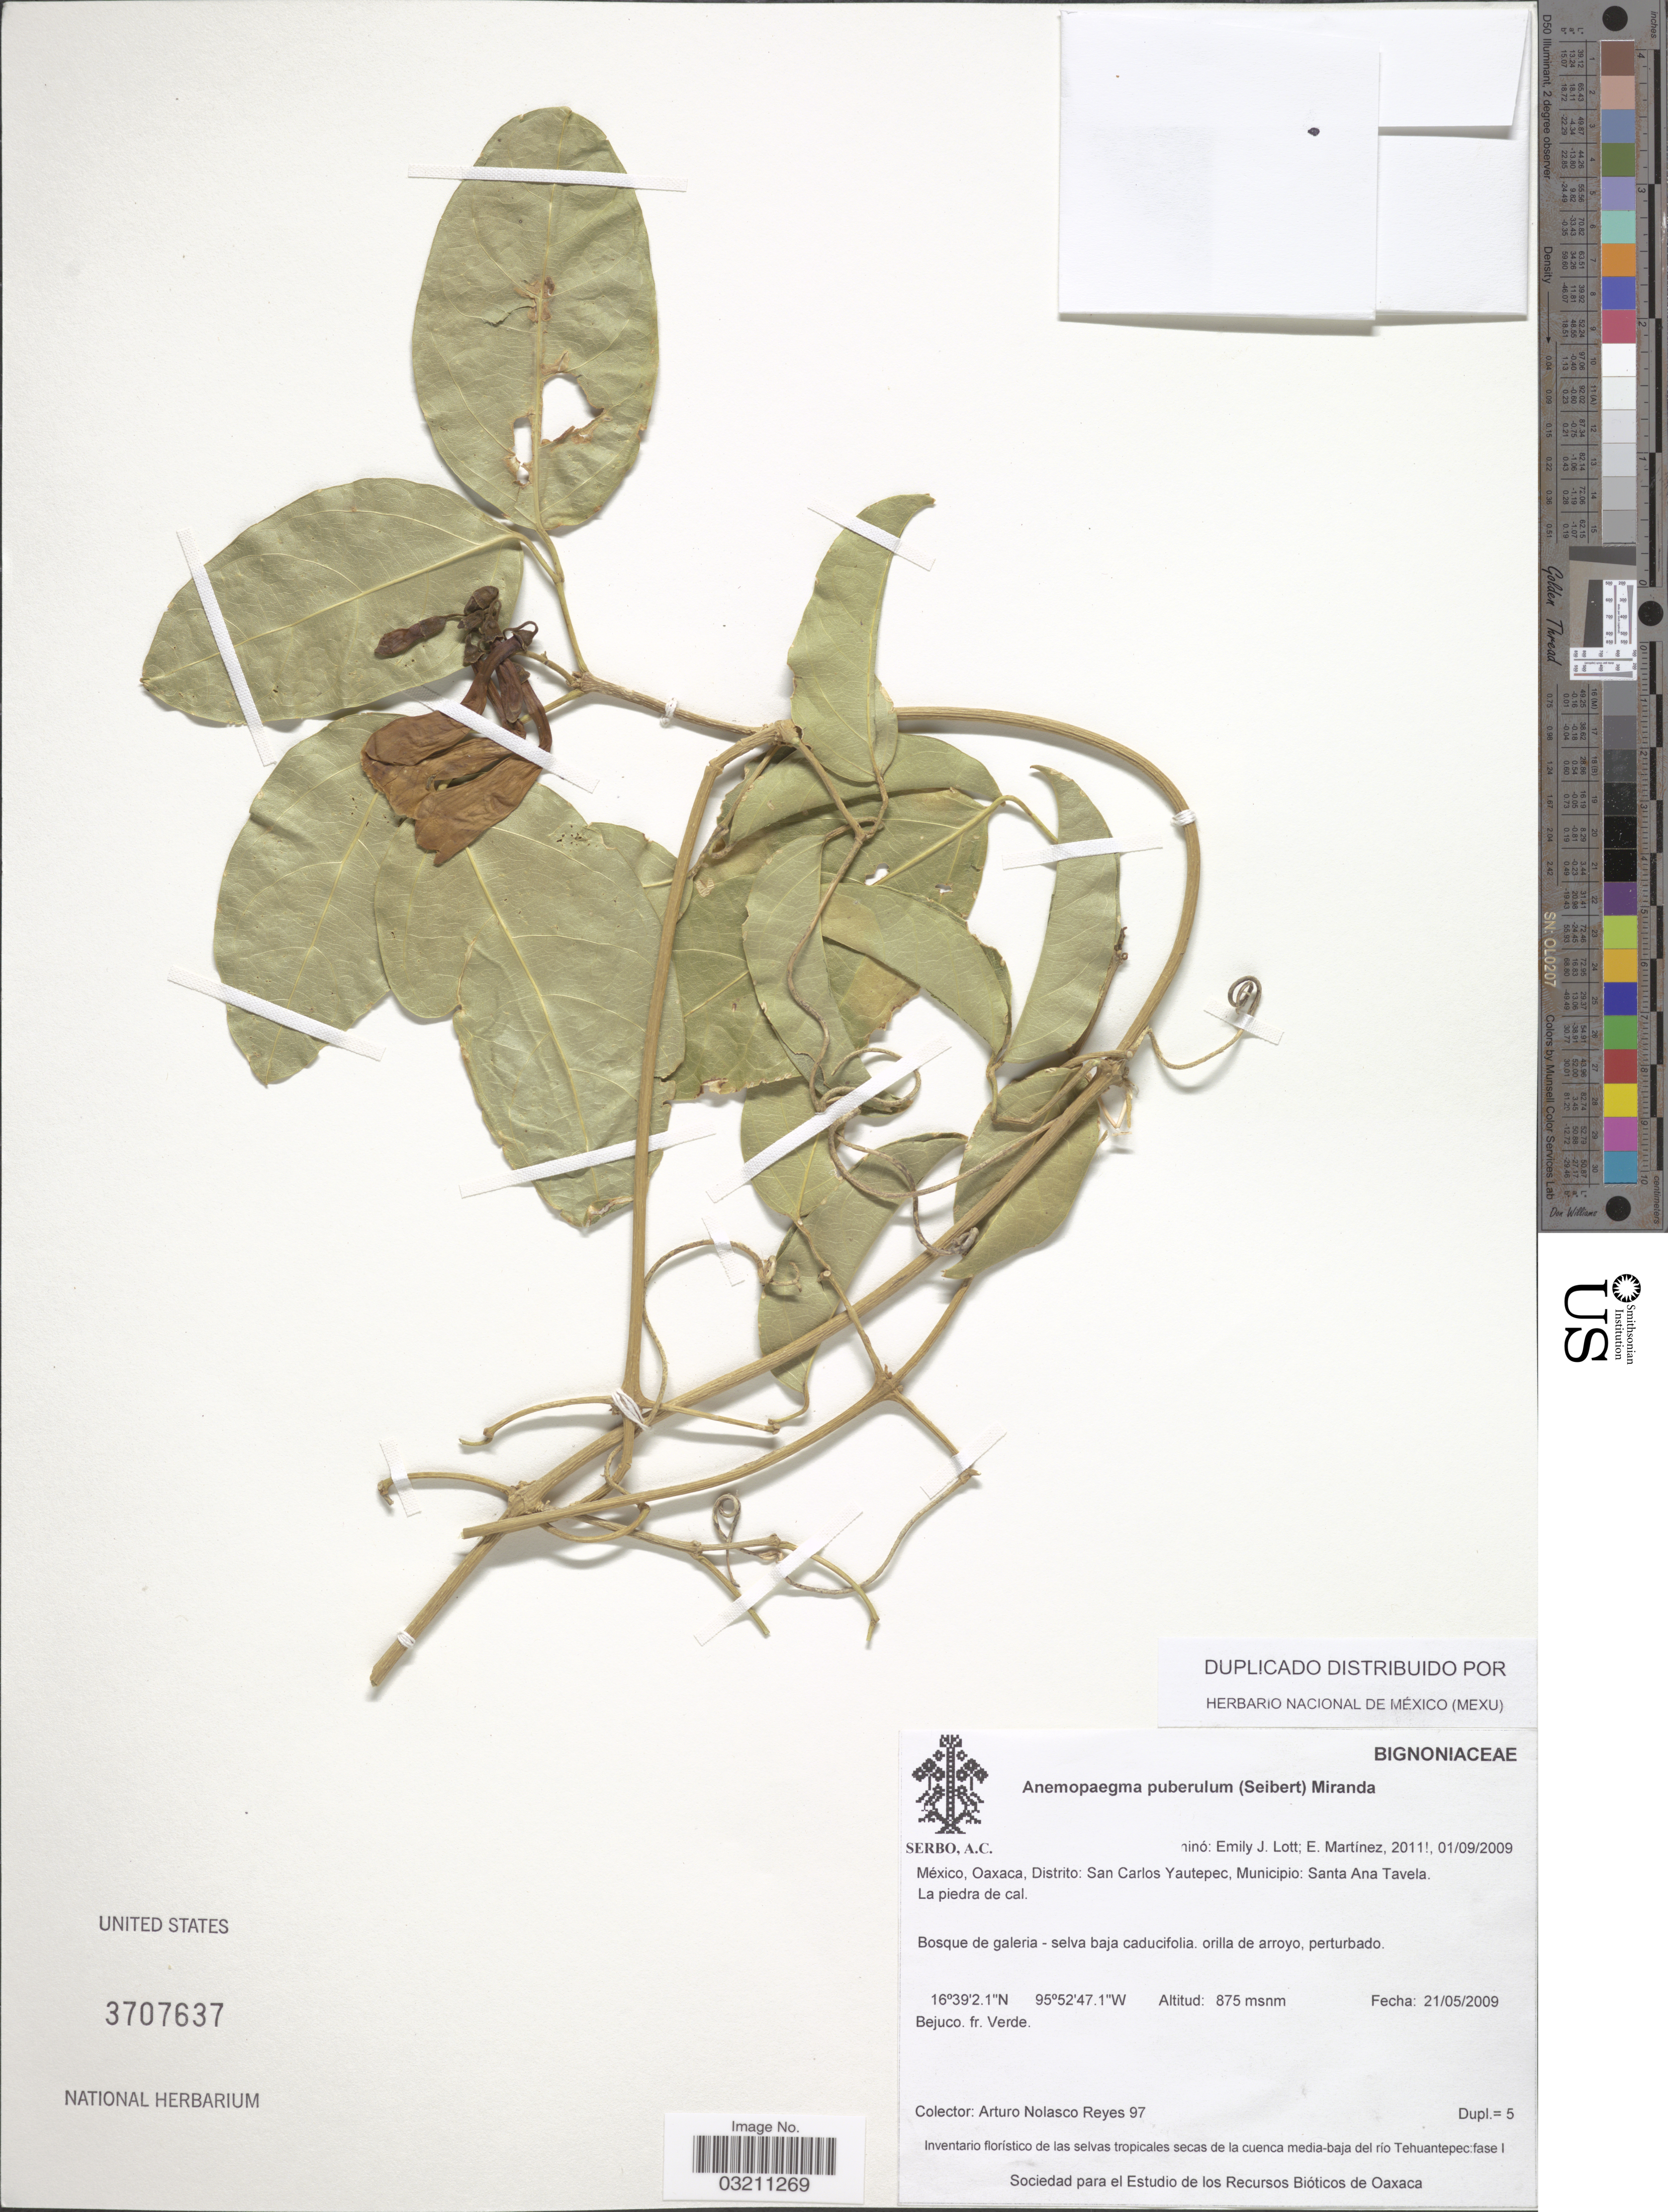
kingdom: Plantae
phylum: Tracheophyta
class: Magnoliopsida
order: Lamiales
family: Bignoniaceae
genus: Anemopaegma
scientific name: Anemopaegma puberulum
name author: (Seibert) Miranda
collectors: A. Reyes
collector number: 97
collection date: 2009-05-21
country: Mexico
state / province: Oaxaca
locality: Distrito: San Carlos Yautepec, Municipio: Santa Ana Tavela. La piedra de cal.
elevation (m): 875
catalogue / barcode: US 3707637